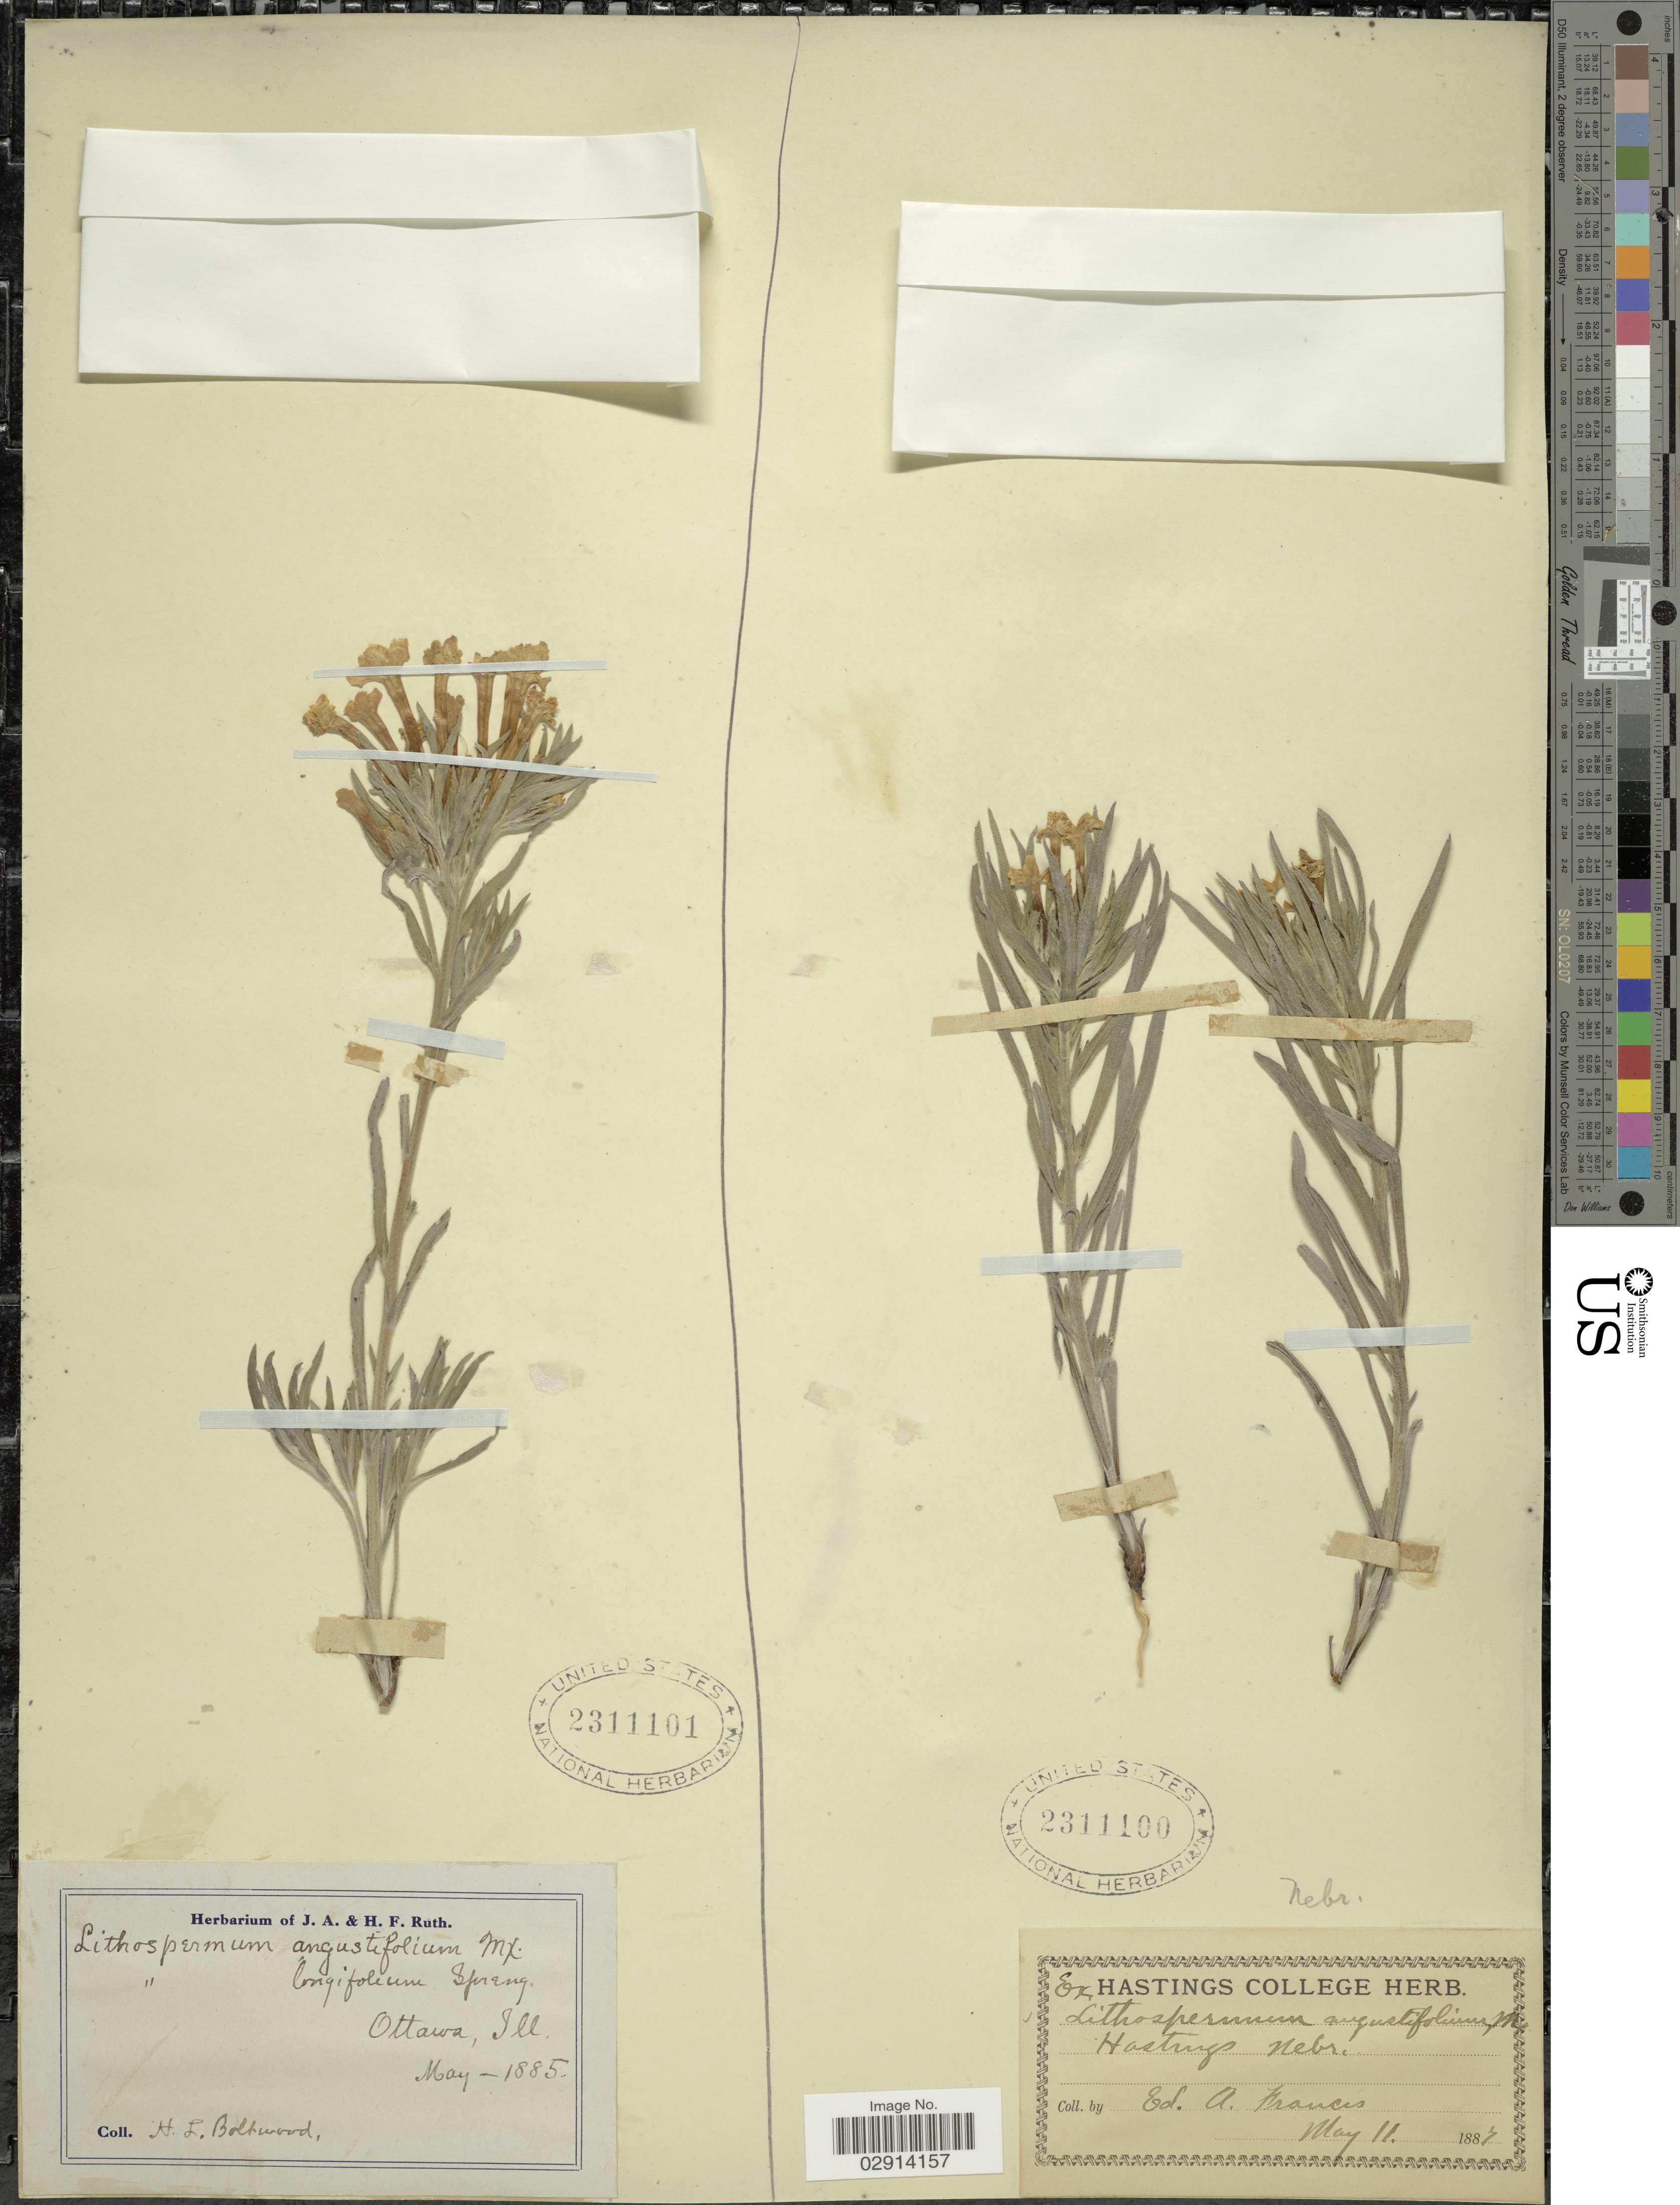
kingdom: Plantae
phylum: Tracheophyta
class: Magnoliopsida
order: Boraginales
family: Boraginaceae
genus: Lithospermum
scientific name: Lithospermum incisum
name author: Lehm.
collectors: E. Francis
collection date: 1887-05-11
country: United States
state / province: Nebraska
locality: Hastings, Nebr.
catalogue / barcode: US 2311100